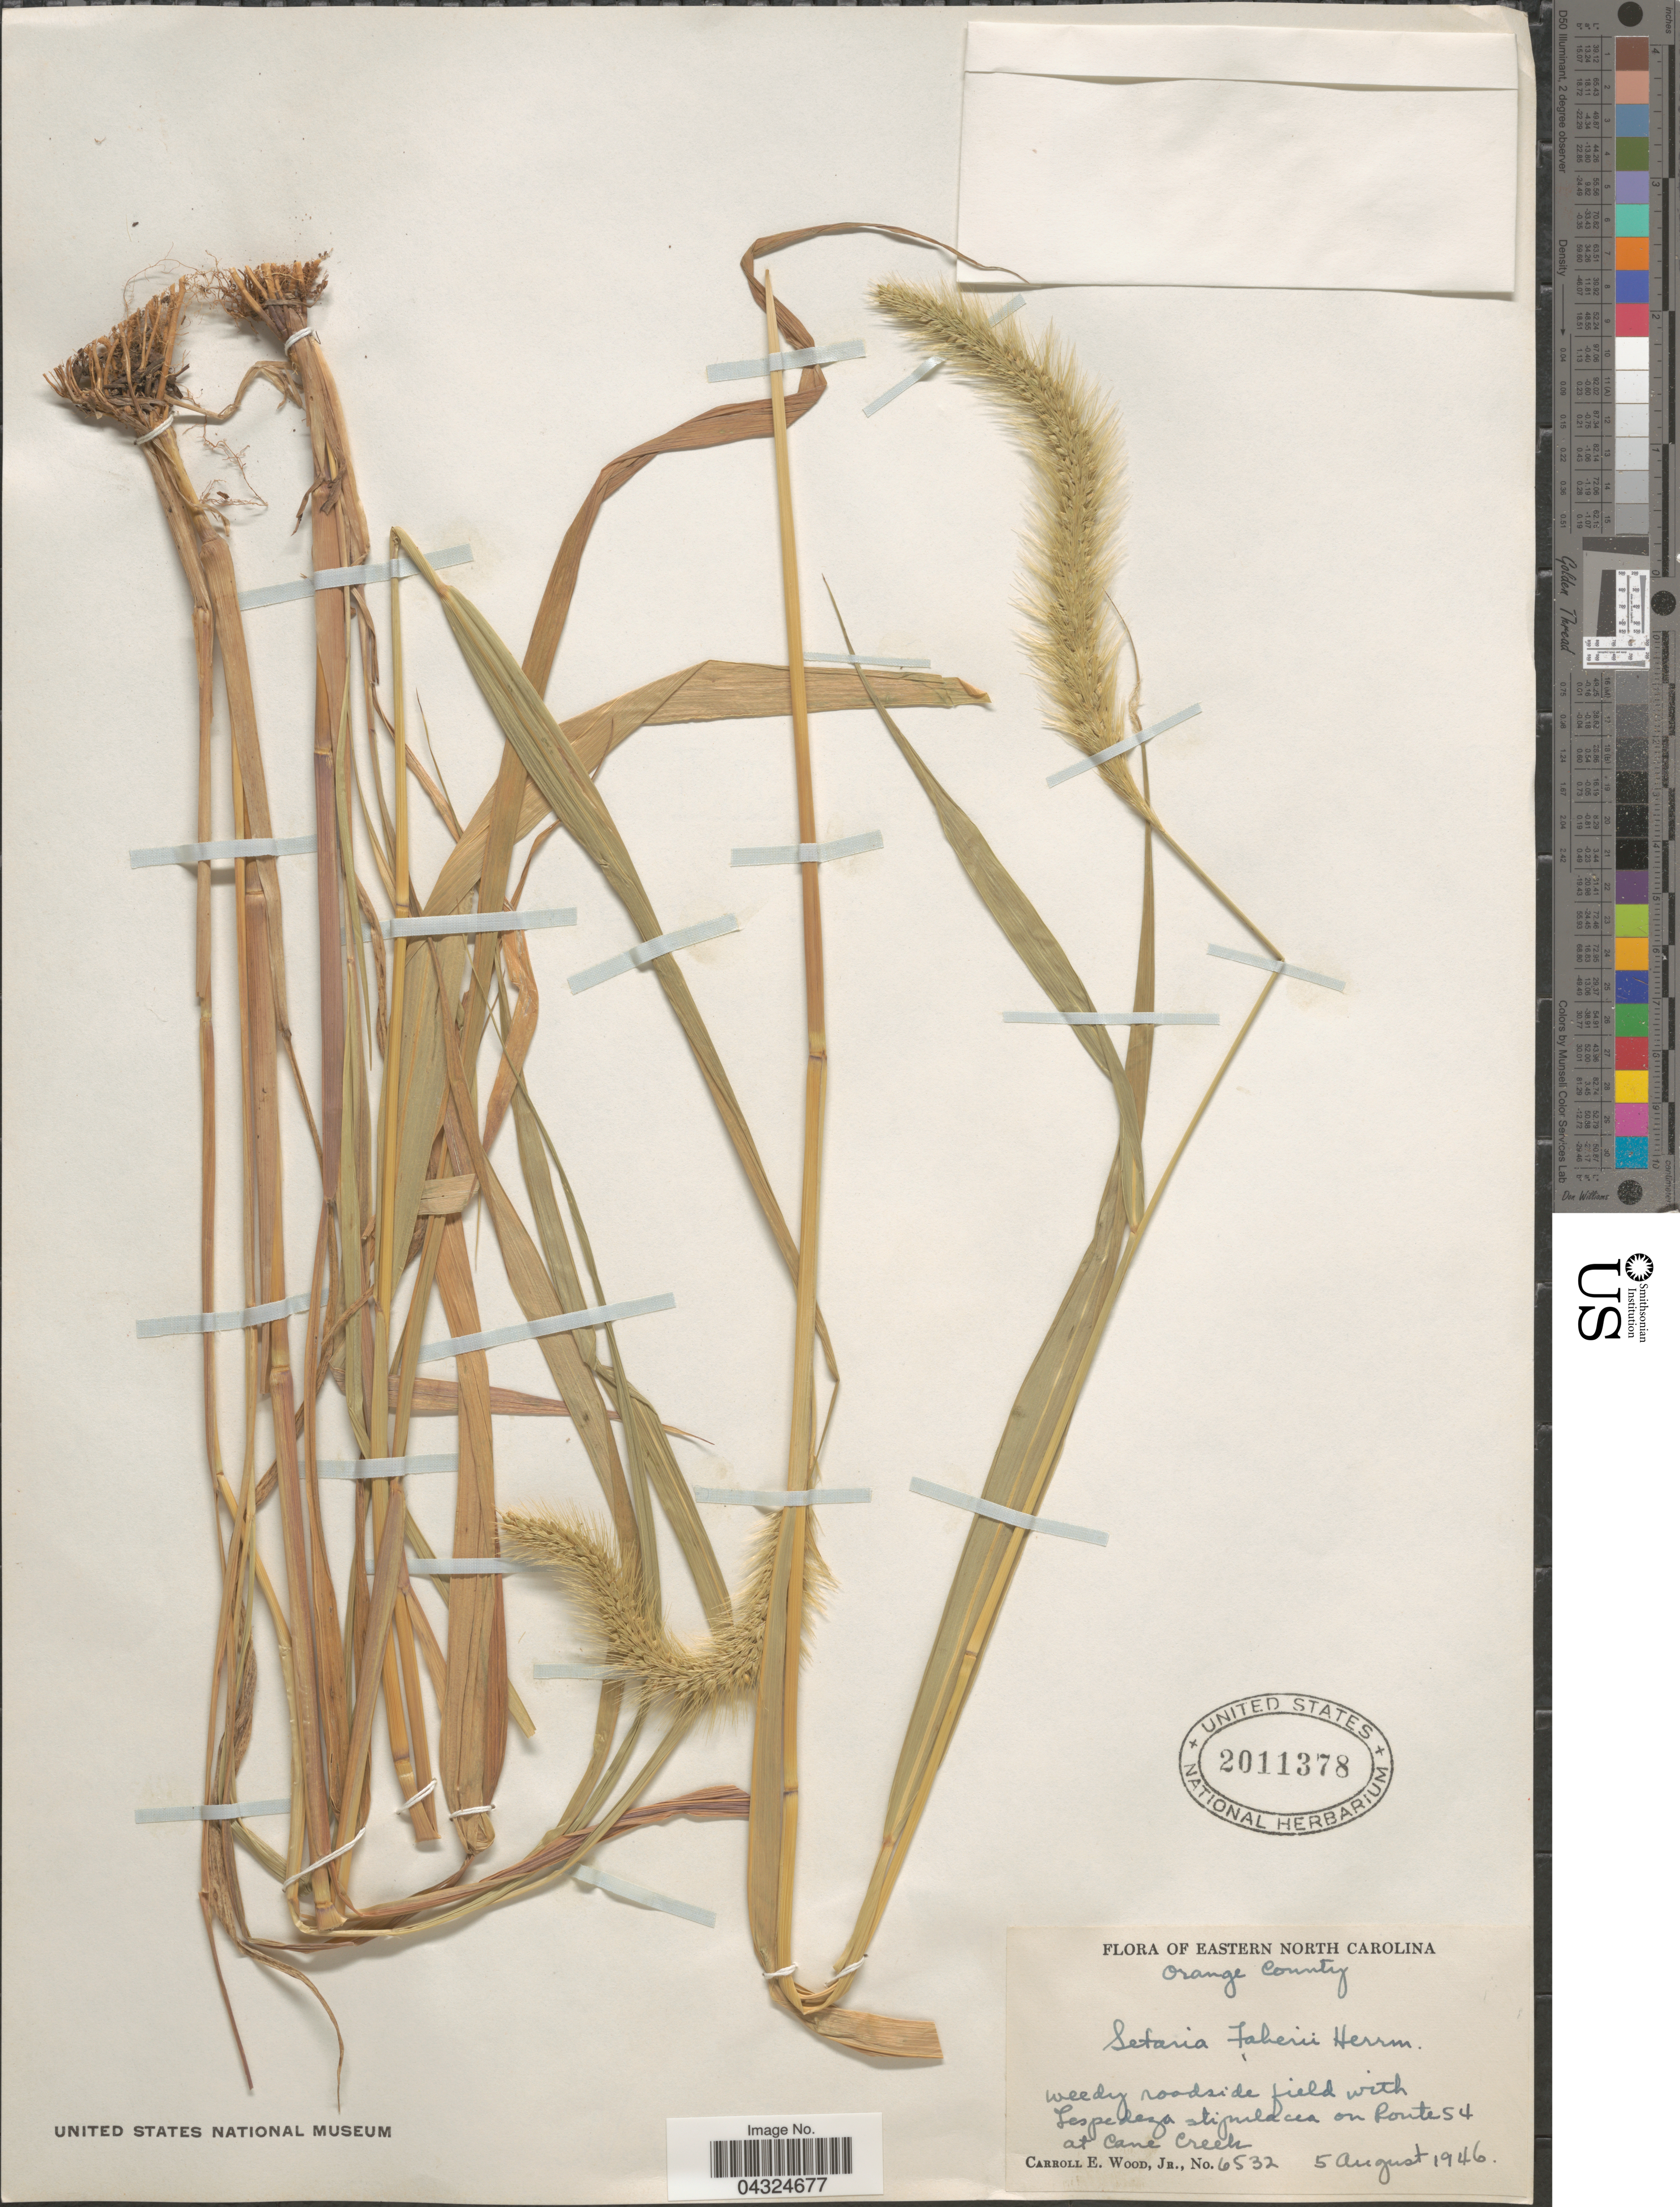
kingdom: Plantae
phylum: Tracheophyta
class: Liliopsida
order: Poales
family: Poaceae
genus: Setaria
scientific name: Setaria faberi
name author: R.A.W. Herrm.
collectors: C. Wood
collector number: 6532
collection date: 1946-08-05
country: United States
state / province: North Carolina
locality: Eastern North Carolina. Orange County. On Route 54 at Cane Creek.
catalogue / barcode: US 2011378